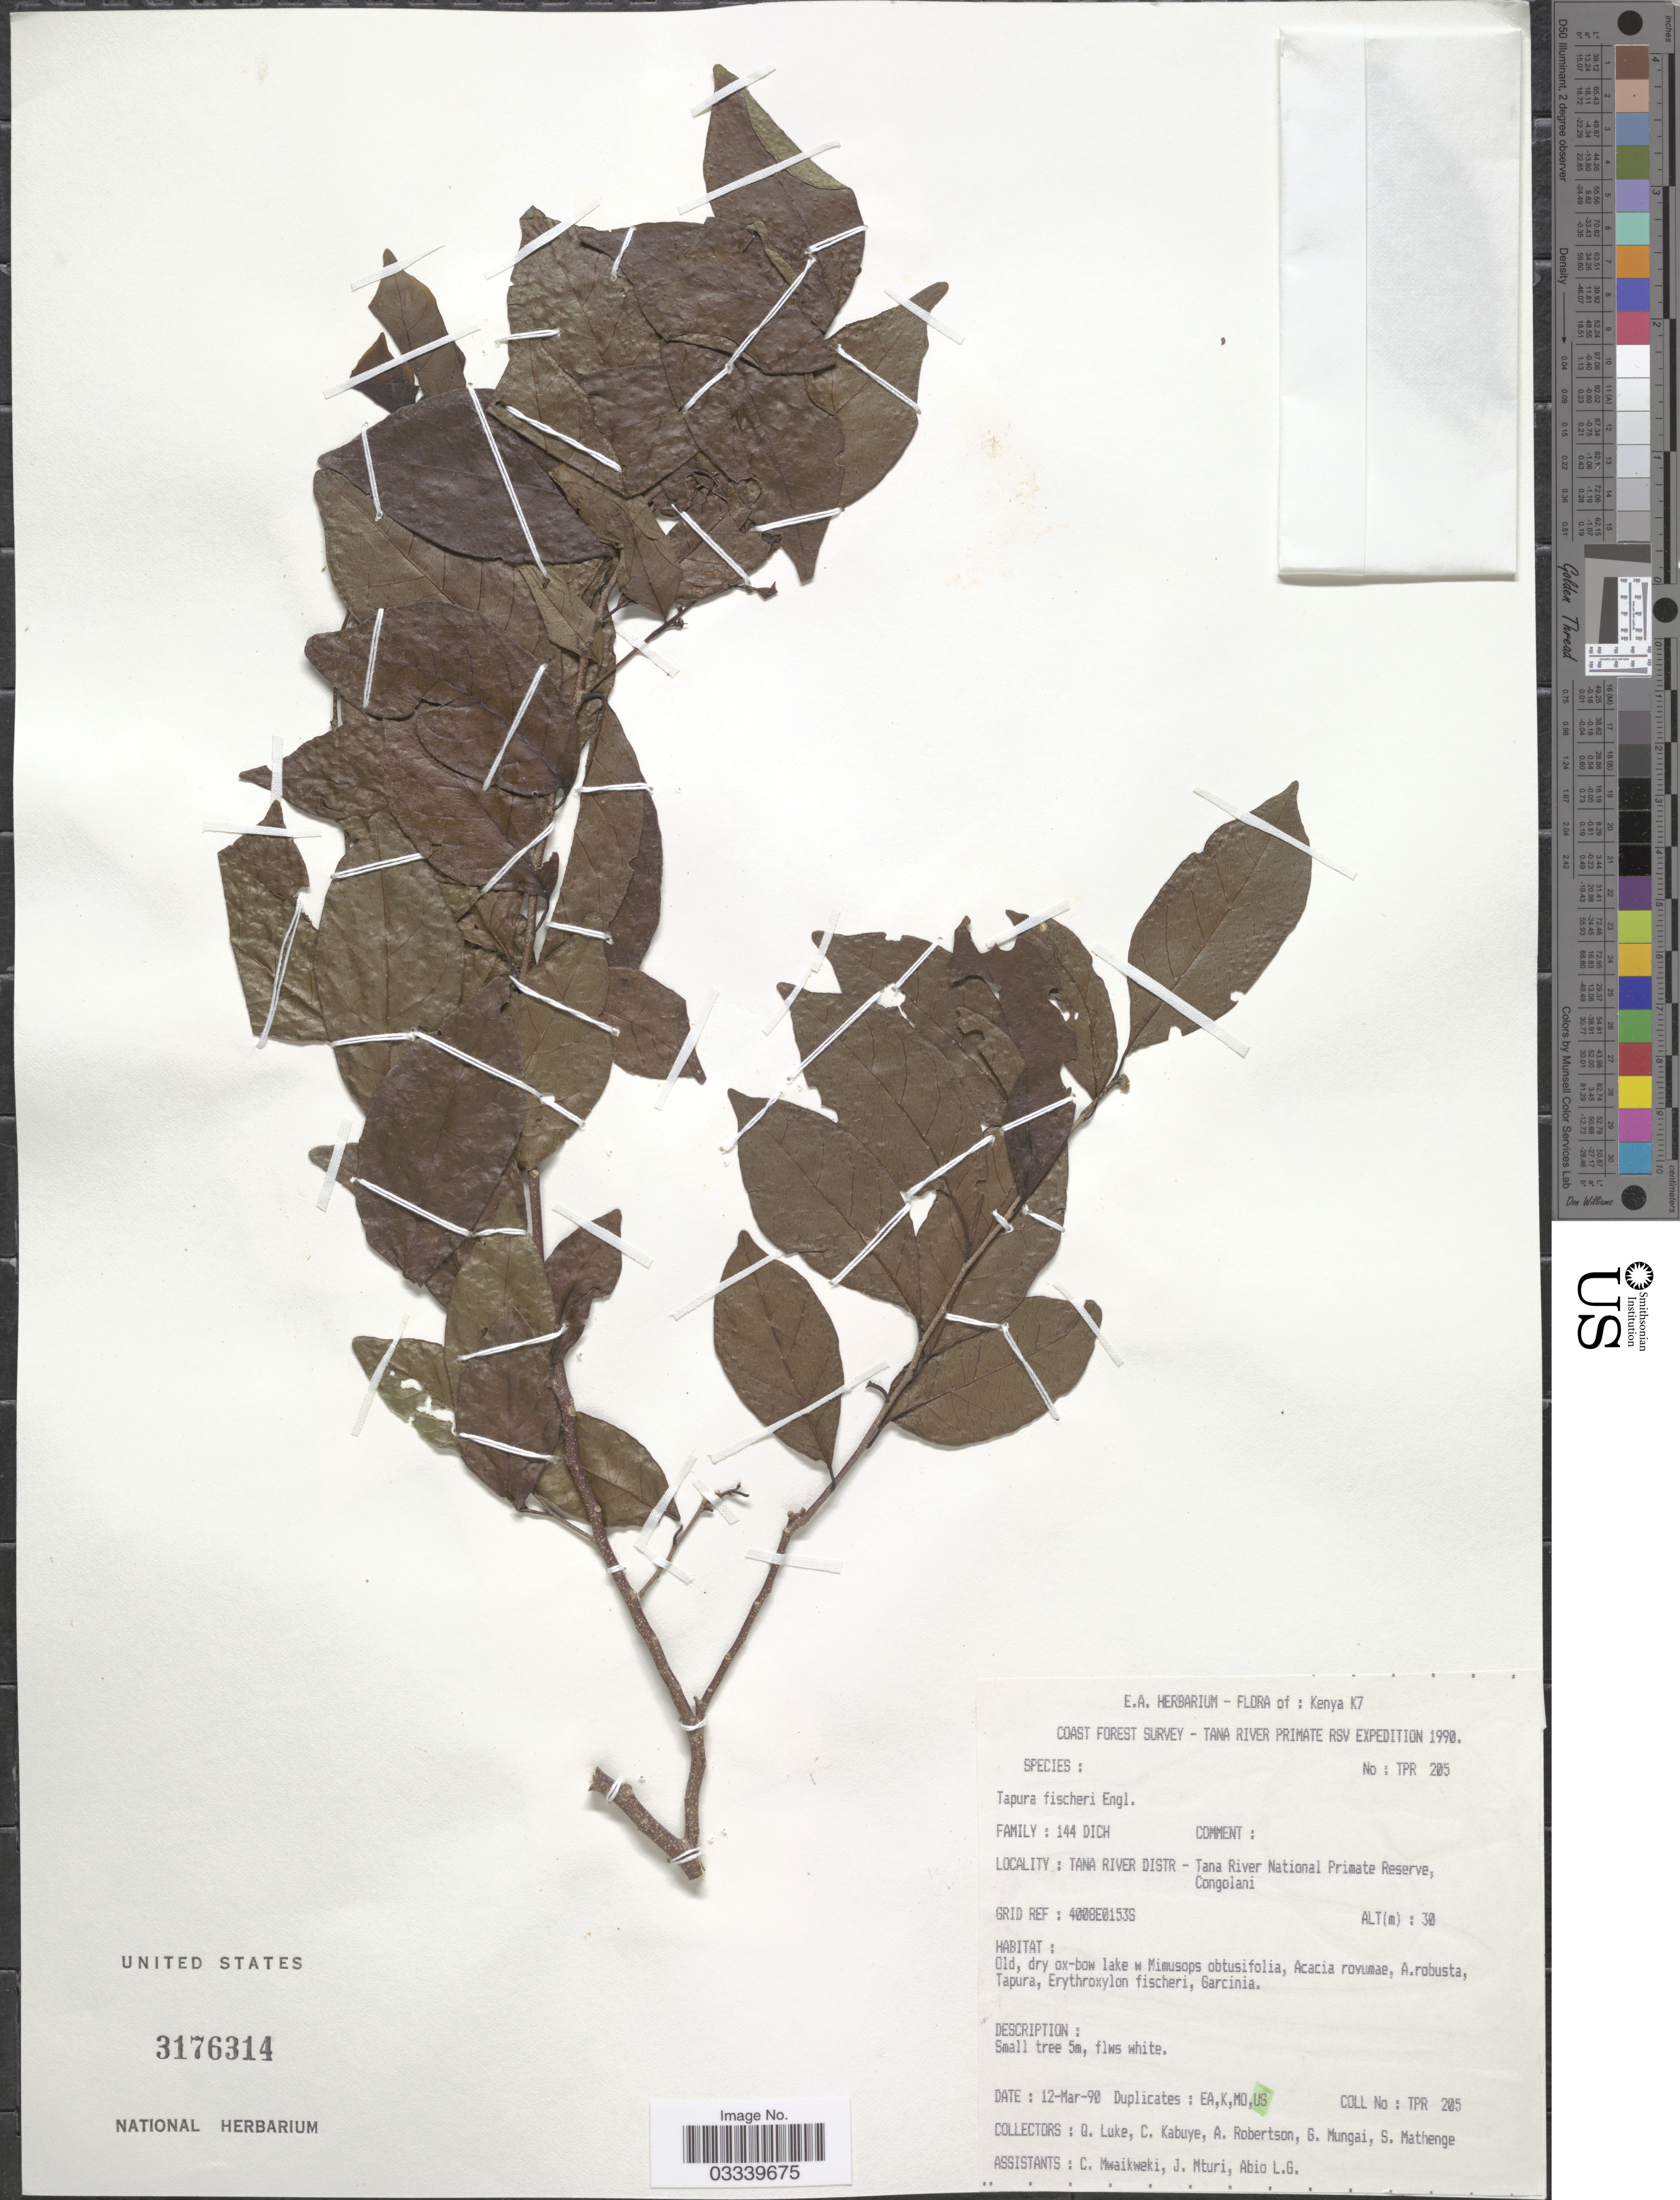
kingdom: Plantae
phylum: Tracheophyta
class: Magnoliopsida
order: Malpighiales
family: Dichapetalaceae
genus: Tapura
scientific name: Tapura fischeri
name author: Engl.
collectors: Q. Luke, C. Kabuye, A. Robertson, G. Mungai & et al.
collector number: TPR205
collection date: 1990-03-12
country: Kenya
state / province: Tana River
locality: Kenya K7. Tana River Distr - Tana River National Primate Reserve Congolani.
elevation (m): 30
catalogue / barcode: US 3176314